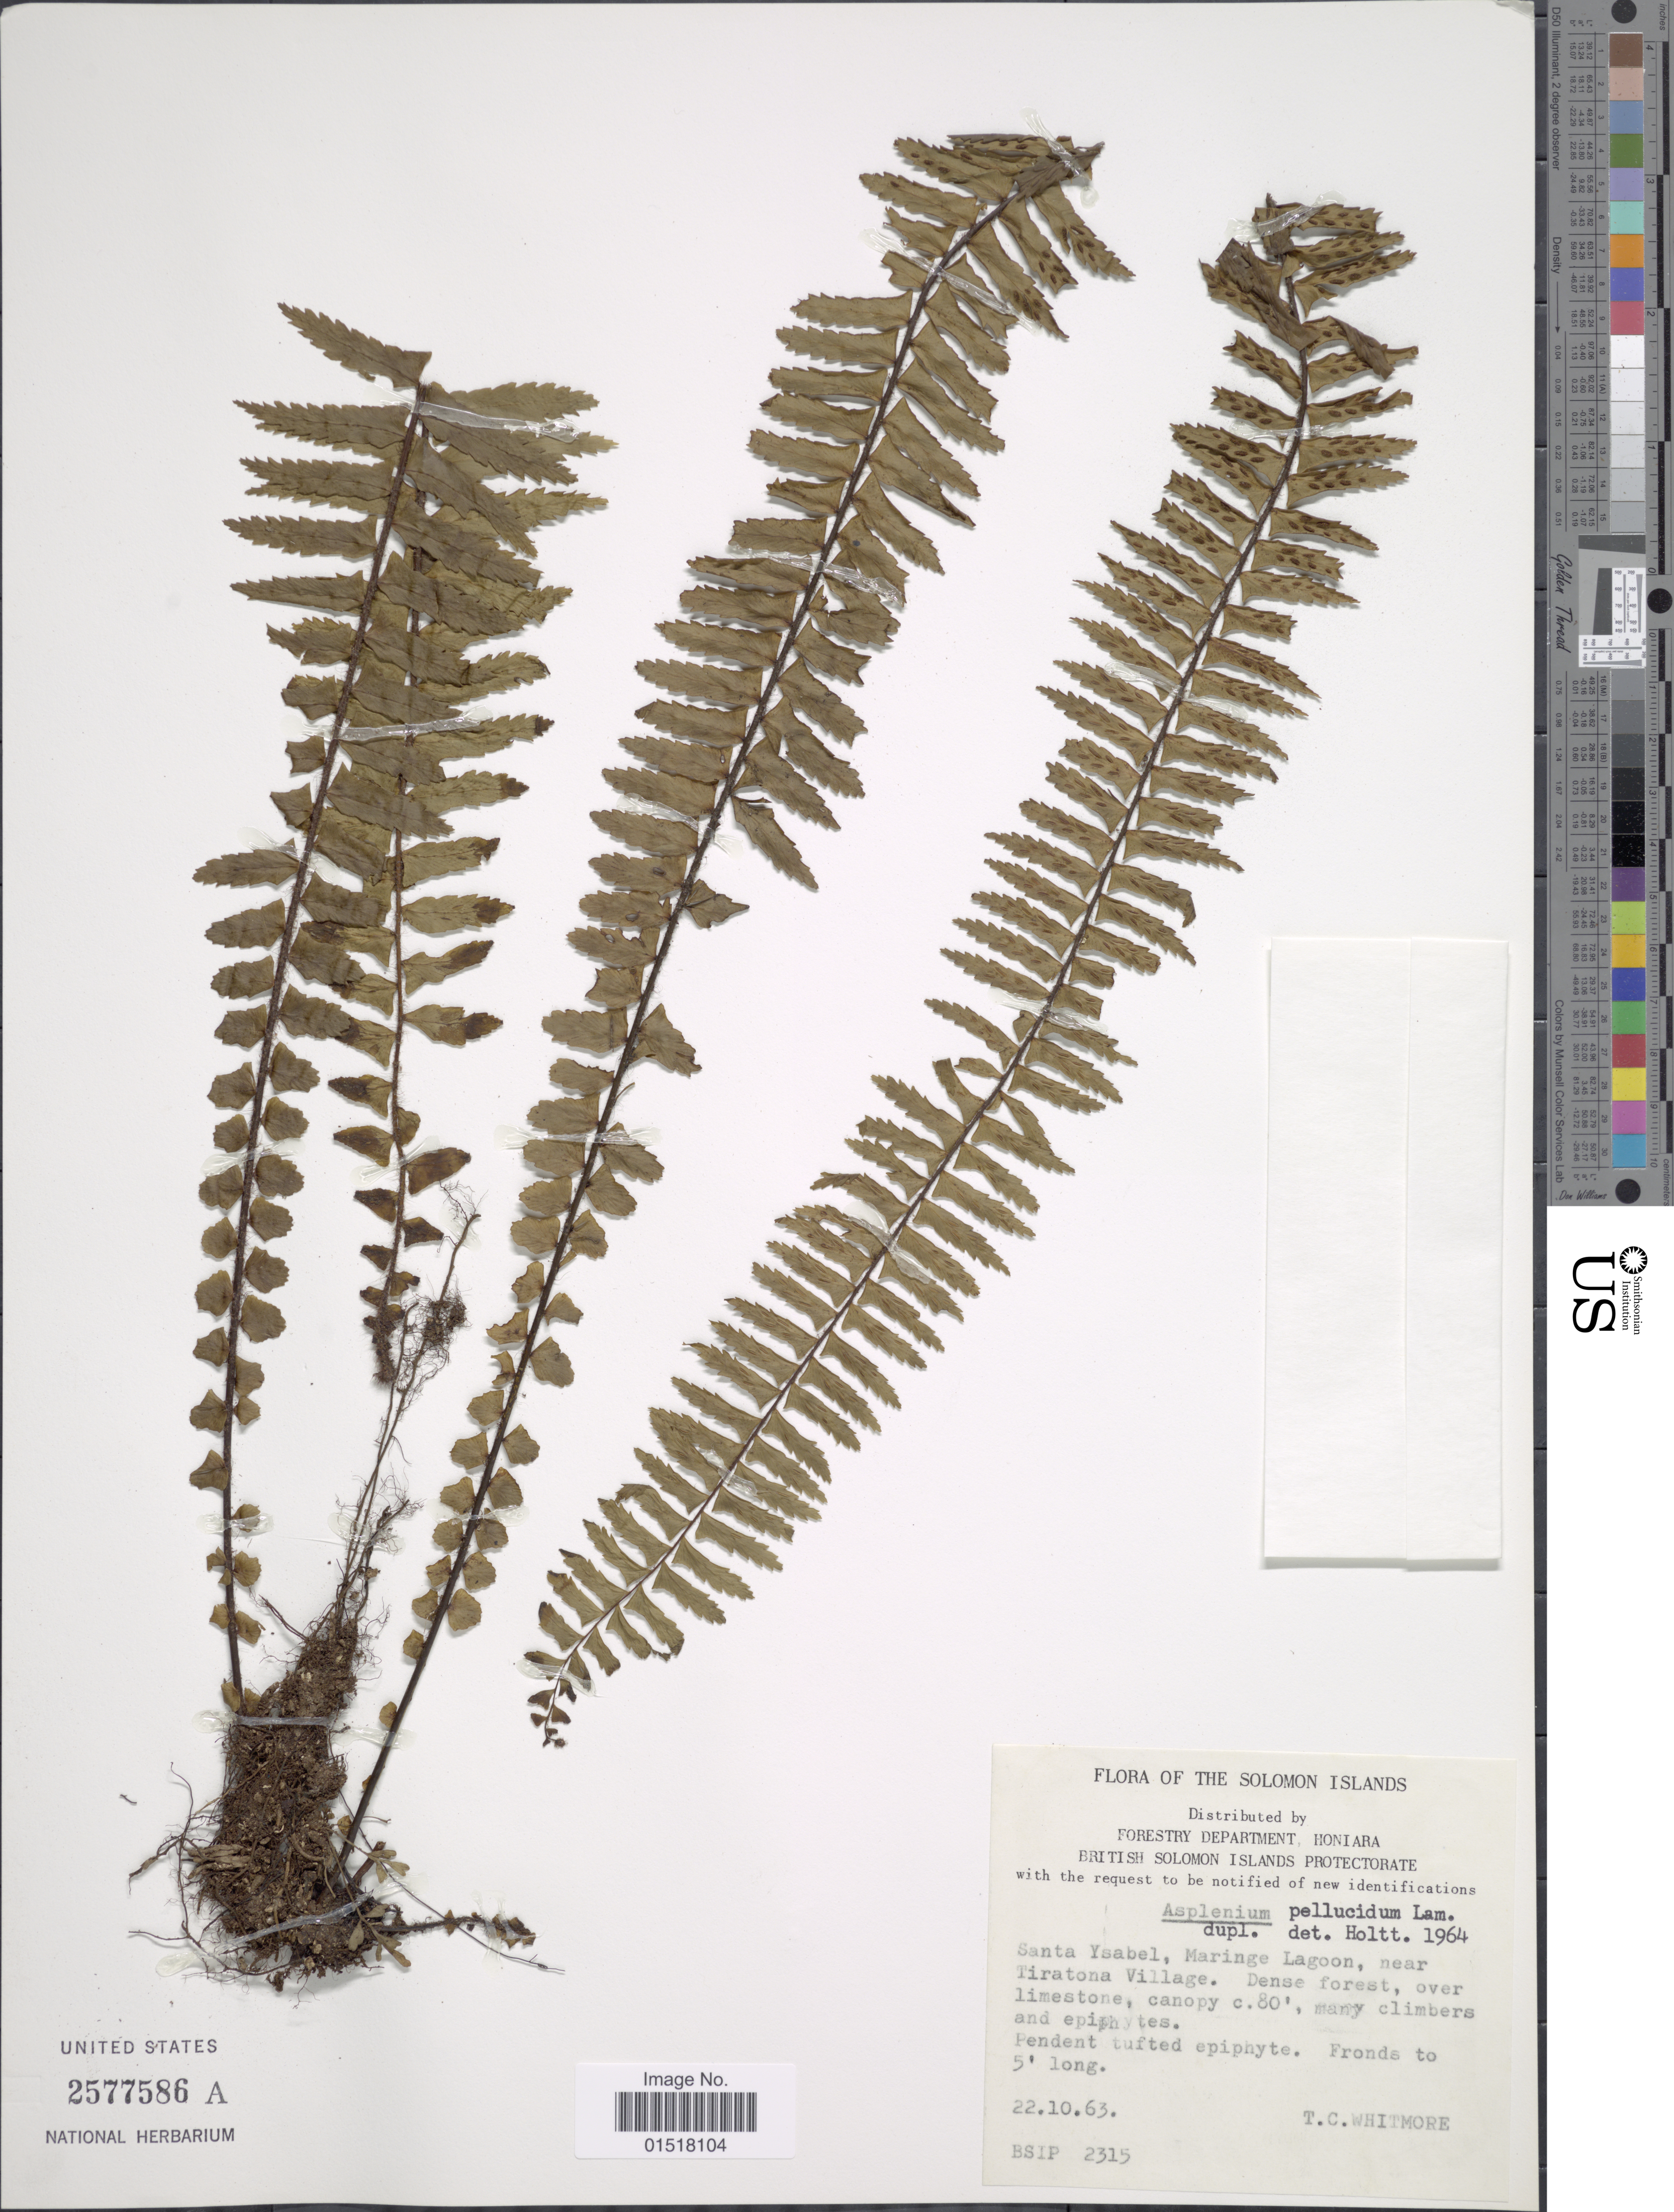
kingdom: Plantae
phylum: Tracheophyta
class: Polypodiopsida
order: Polypodiales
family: Aspleniaceae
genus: Asplenium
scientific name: Asplenium pellucidum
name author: Lam.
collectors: T. C. Whitmore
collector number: BSIP 2315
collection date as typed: Transcribed d/m/y: 22/10/63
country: Solomon Islands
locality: Santa Ysabel, Maringe Lagoon, near Tiratona Village.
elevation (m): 24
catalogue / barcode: US 2577586A